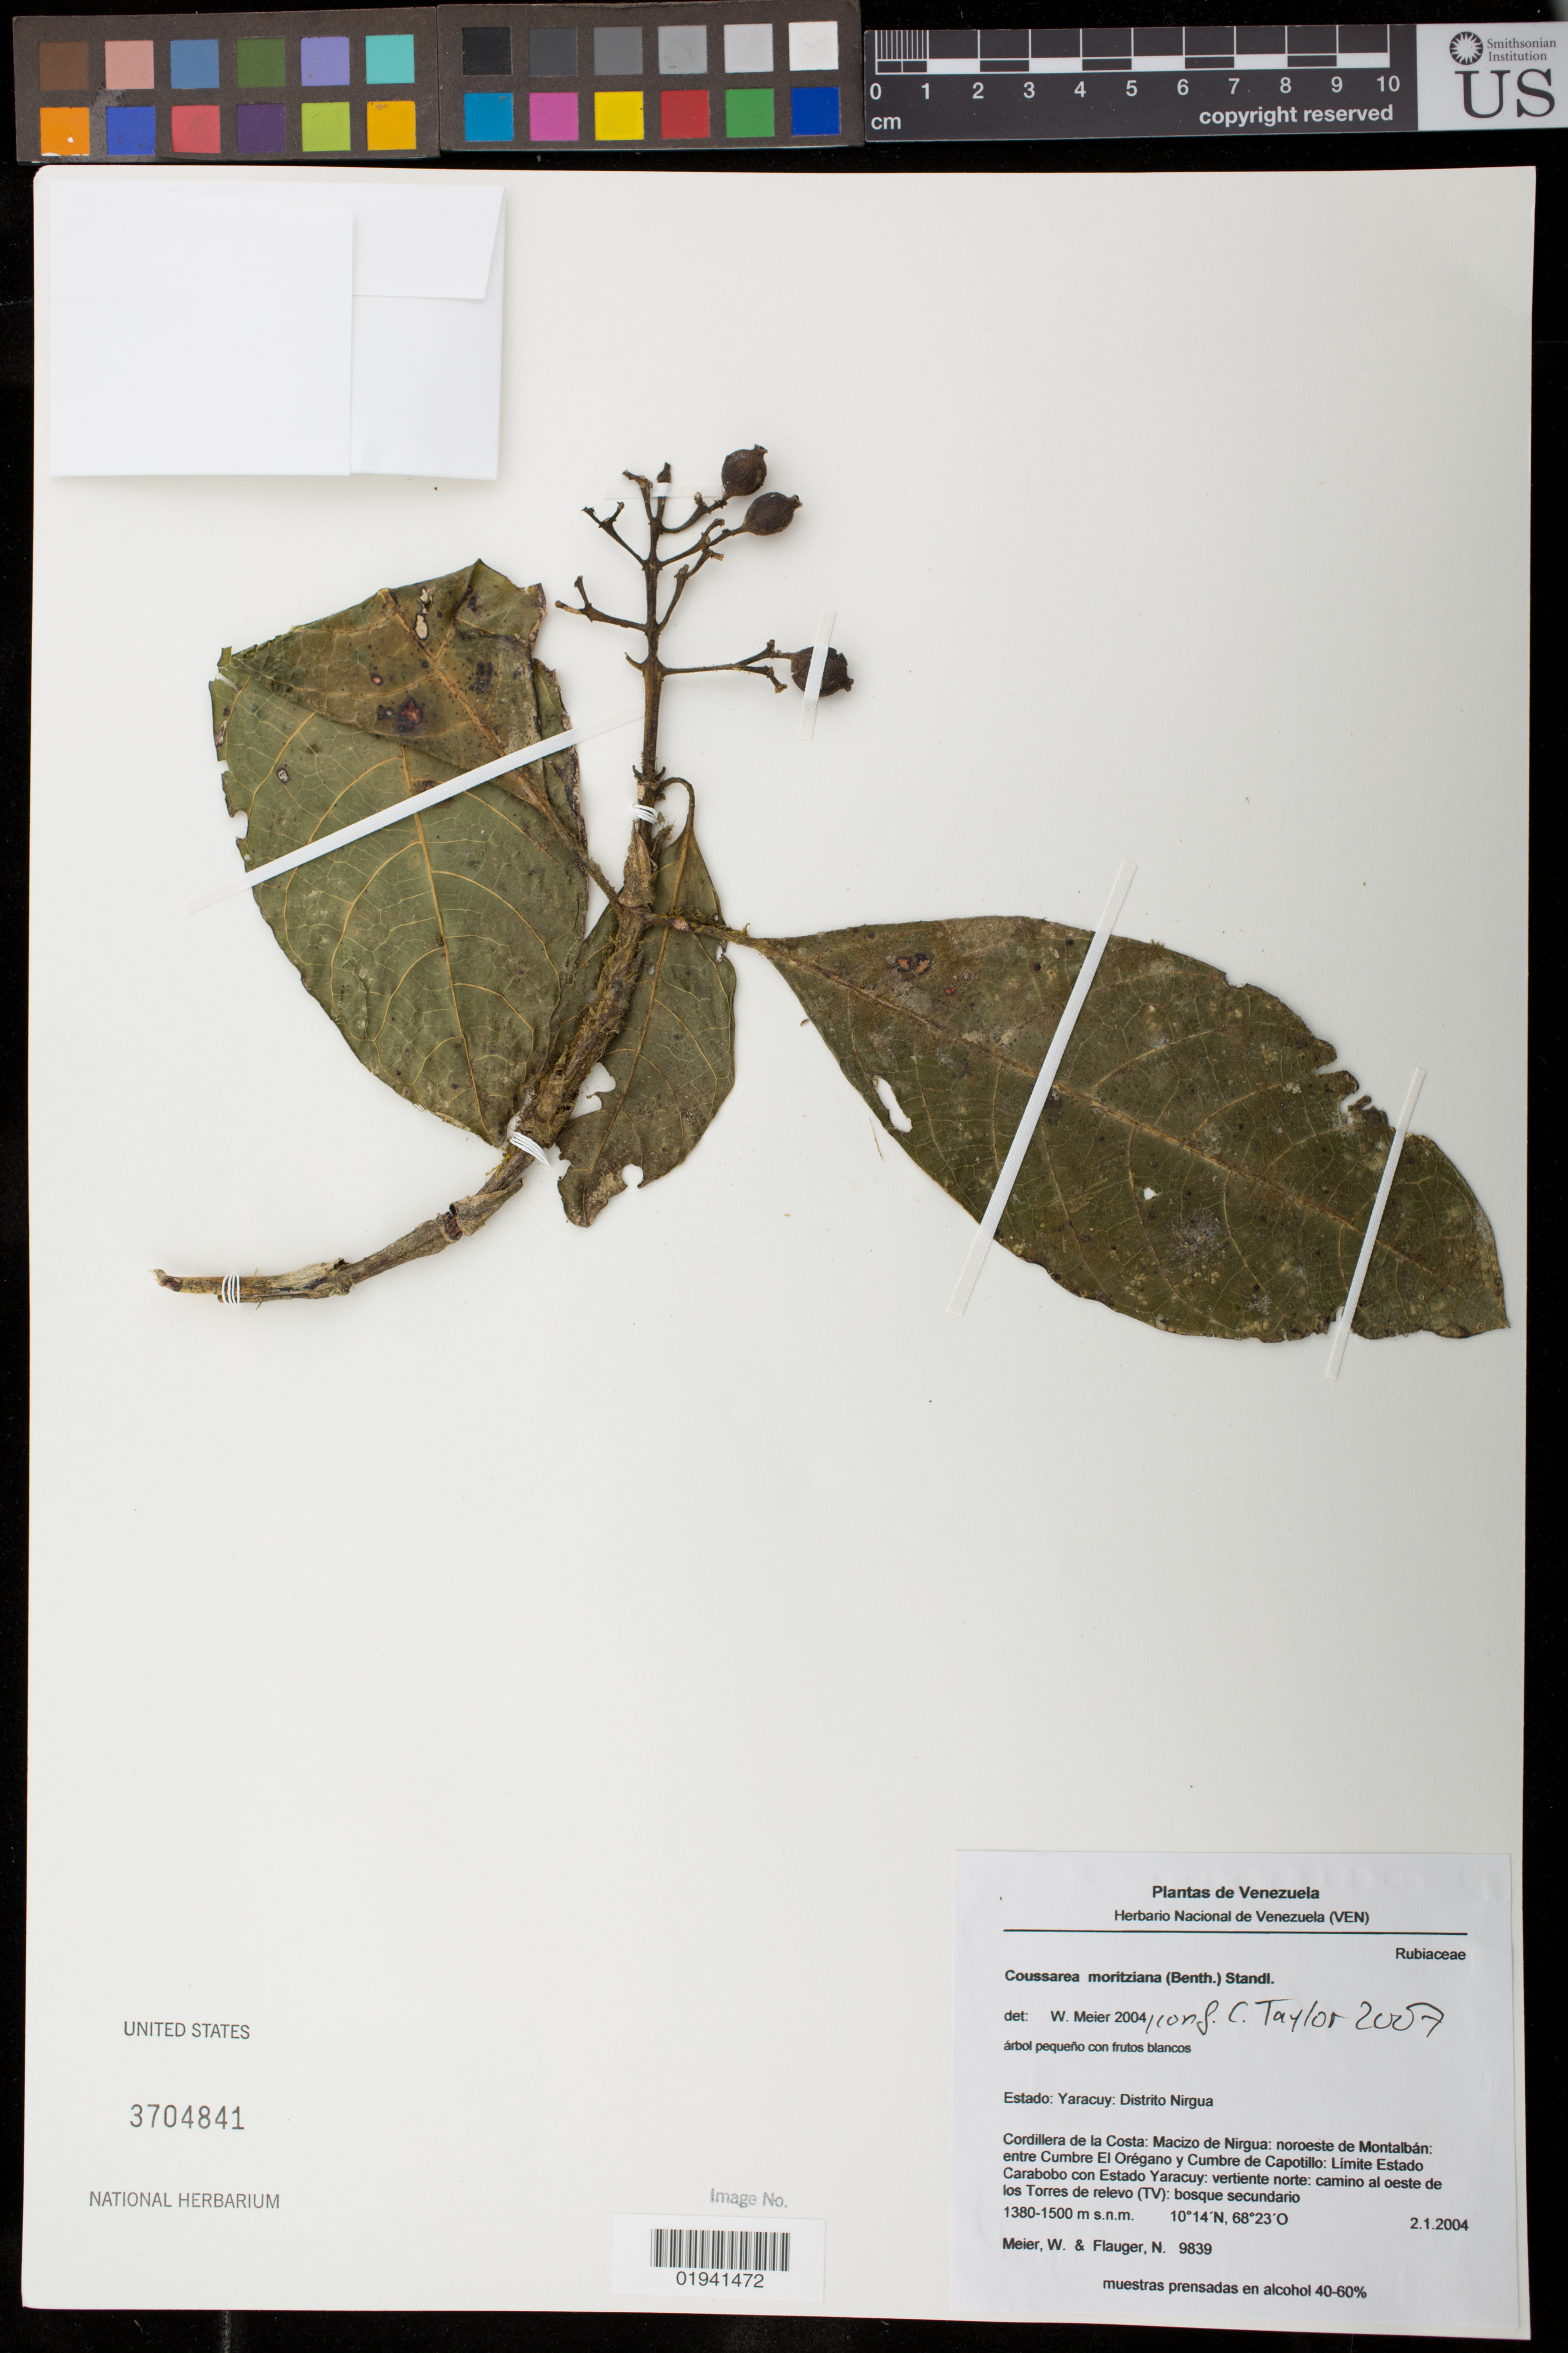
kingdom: Plantae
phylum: Tracheophyta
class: Magnoliopsida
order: Gentianales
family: Rubiaceae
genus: Coussarea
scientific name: Coussarea moritziana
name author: (Benth.) Standl.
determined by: Meier, Winfried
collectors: W. Meier & N. Flauger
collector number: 9839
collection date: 2004-01-02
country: Venezuela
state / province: Yaracuy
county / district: Nirgua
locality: Cordillera de la Costa: macizo de Nirgua: noroeste de Montalban: entre Cumbre El Oregano y Cumbre de Capotillo: Limite Estado Carabobo con Estado Yaracuy: vertiente norte: camino al oeste de los Torres de relevo (TV).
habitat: bosque secundario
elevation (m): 1380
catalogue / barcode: US 3704841